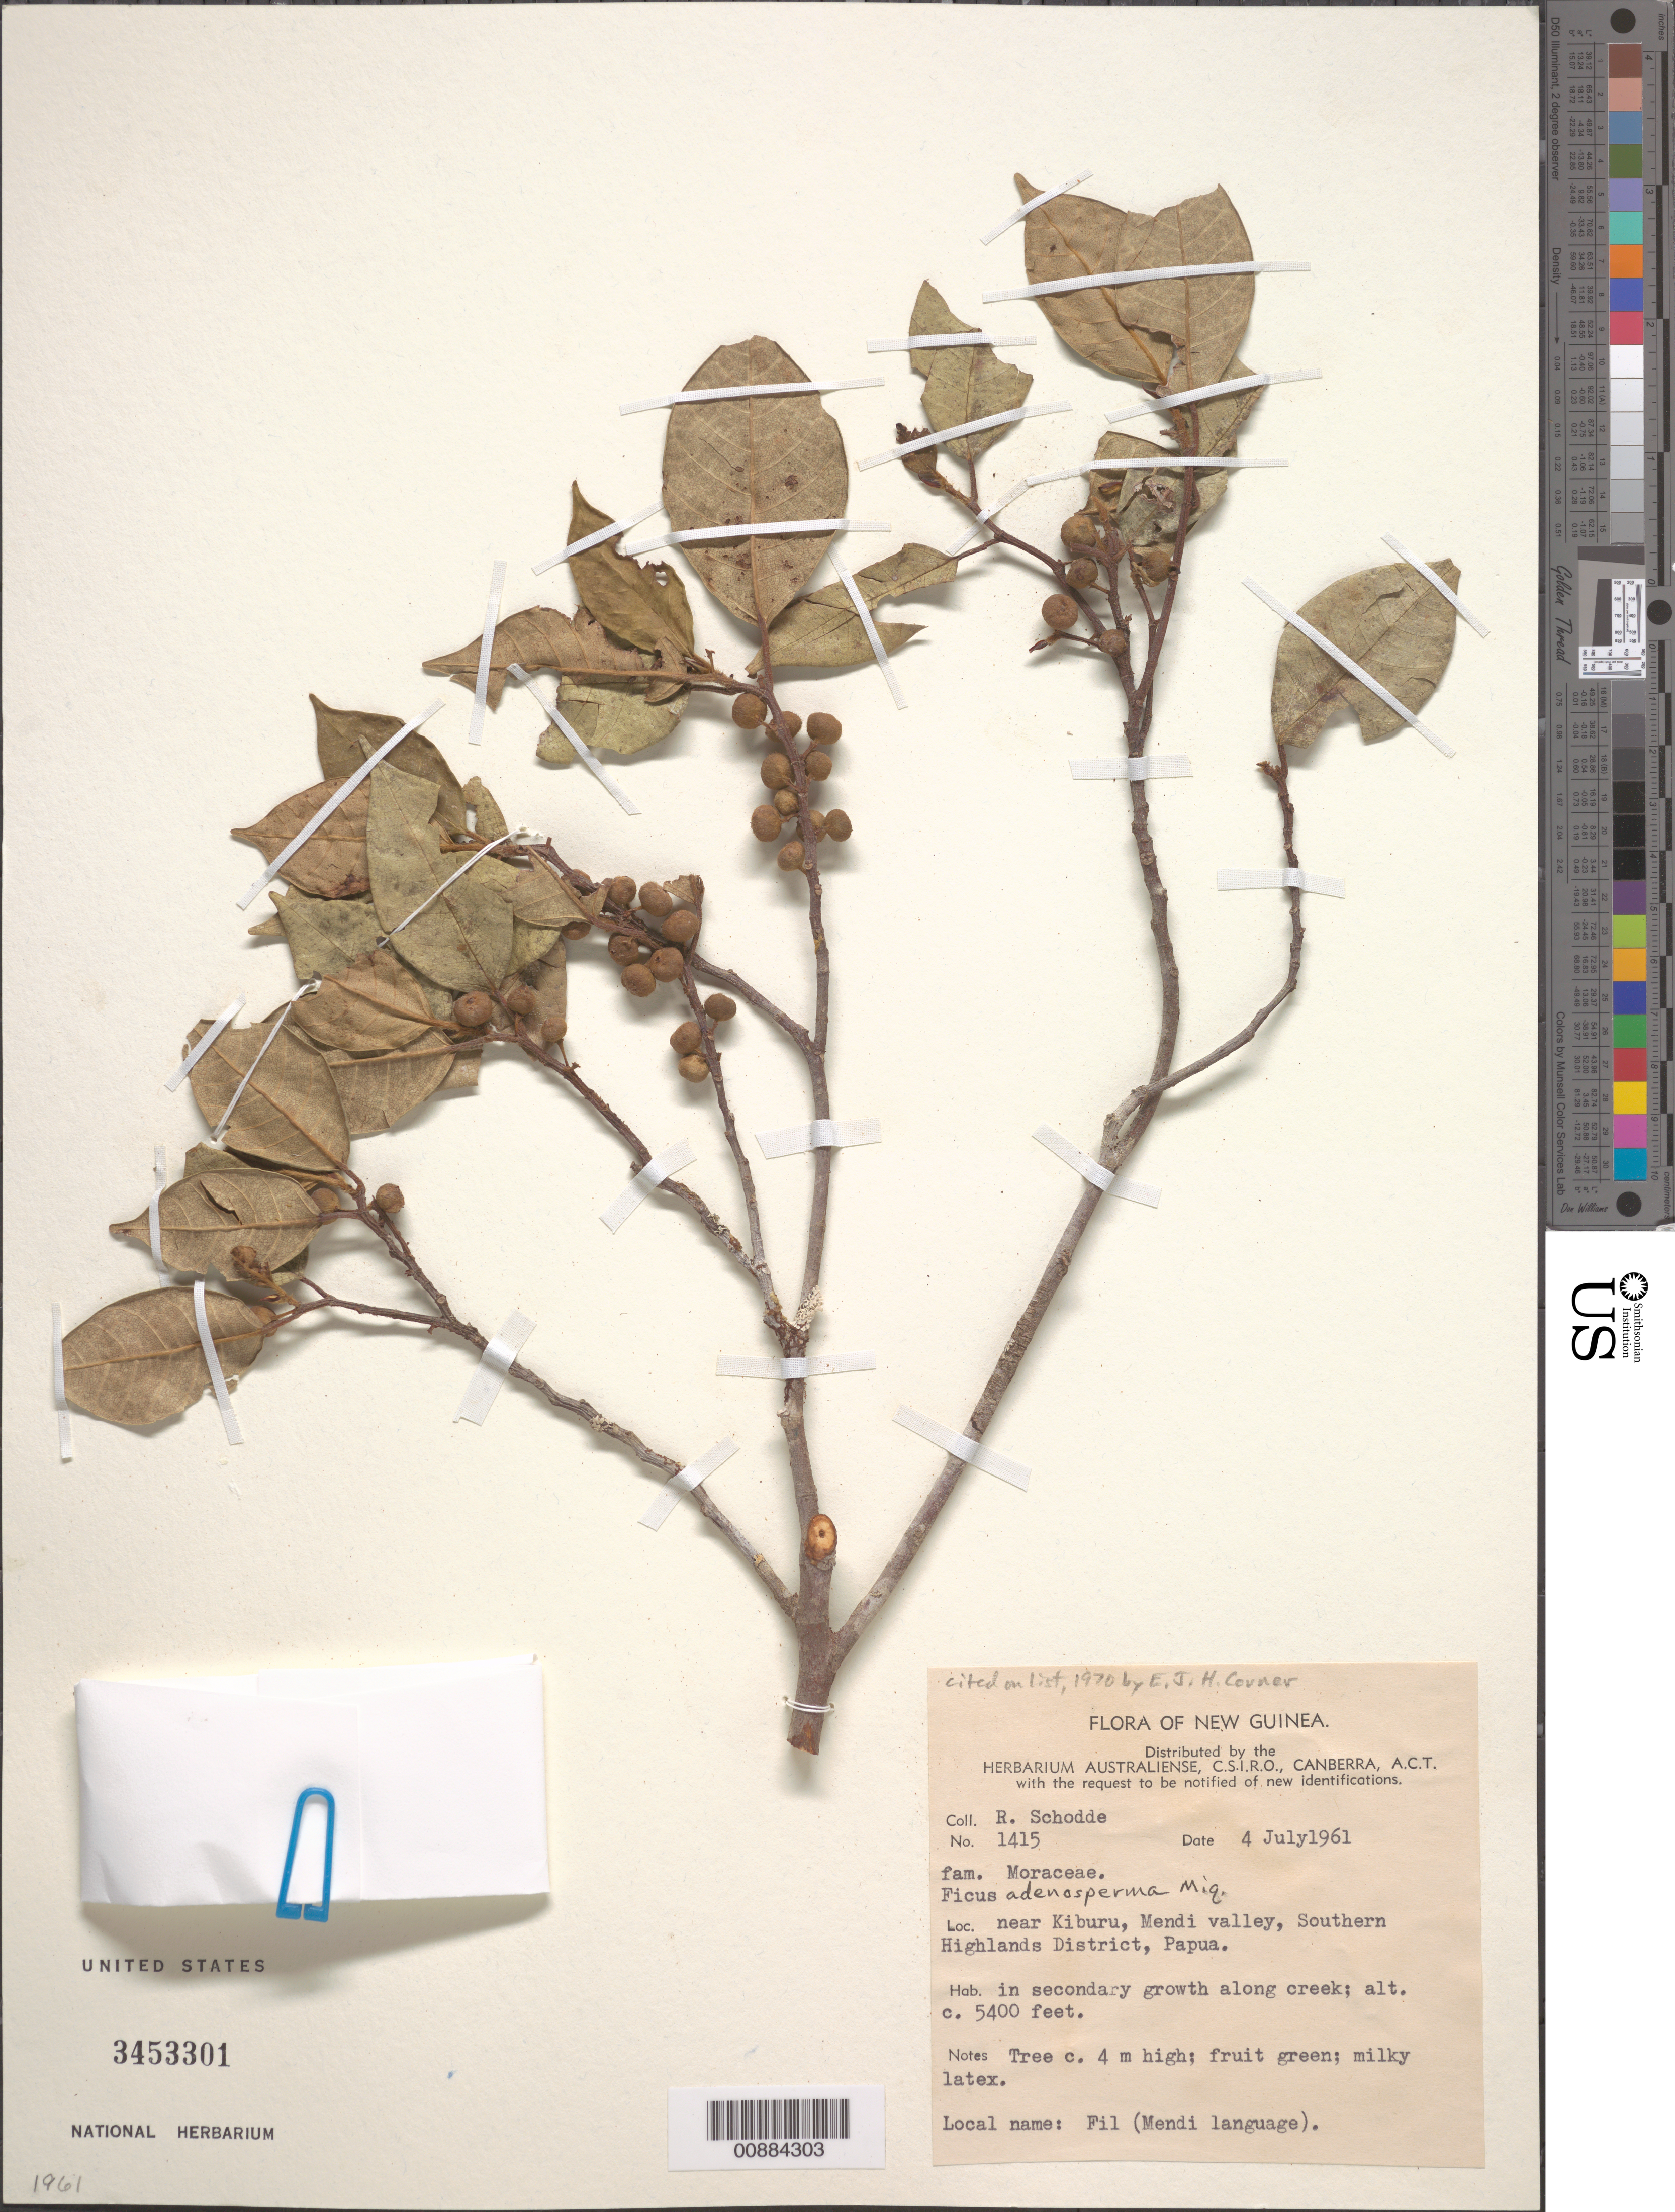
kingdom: Plantae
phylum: Tracheophyta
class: Magnoliopsida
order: Rosales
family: Moraceae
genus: Ficus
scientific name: Ficus adenosperma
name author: Miq.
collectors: R. Schodde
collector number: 1415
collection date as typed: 04 Jul 1961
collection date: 1961-07-04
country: Indonesia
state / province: Papua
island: New Guinea I.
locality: Near Kiburu, Mendi valley, Southern Highlands District, Papua. Irian Jaya.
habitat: In secondary growth aong creek; alt.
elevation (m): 1646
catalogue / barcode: US 3453301